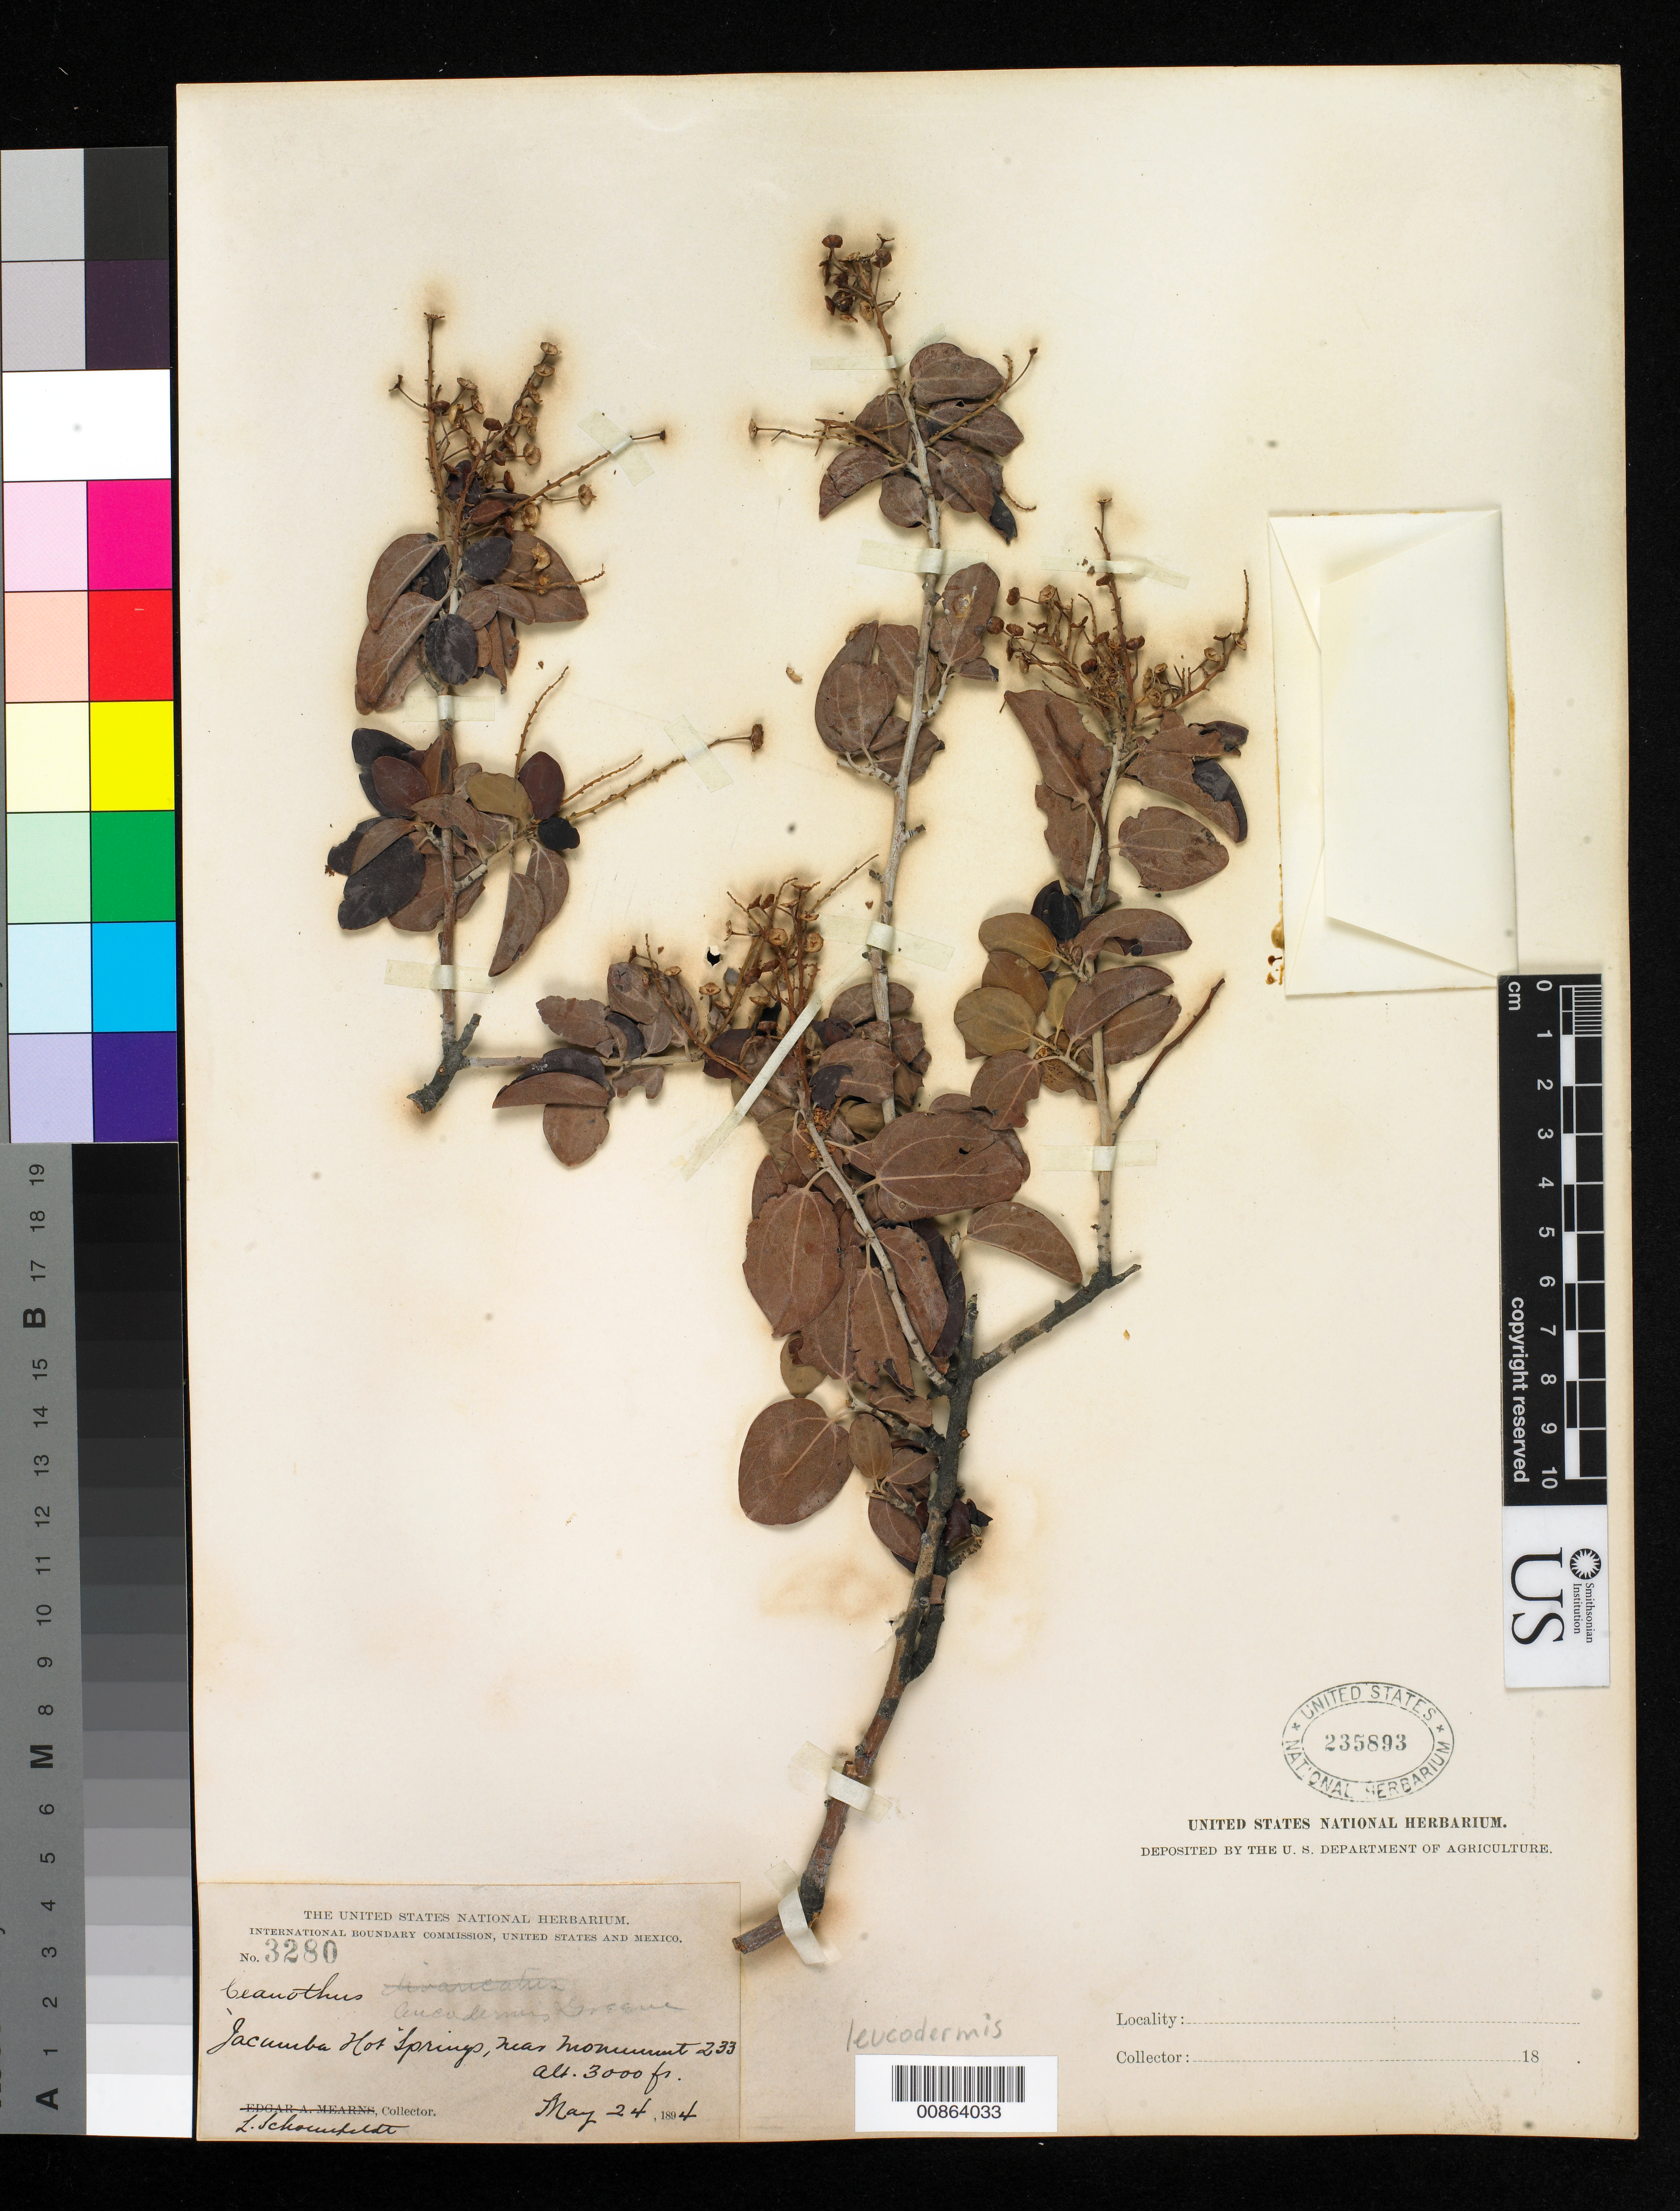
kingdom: Plantae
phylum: Tracheophyta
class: Magnoliopsida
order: Rosales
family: Rhamnaceae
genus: Ceanothus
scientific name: Ceanothus leucodermis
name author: Greene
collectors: L. Schoenfeldt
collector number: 3280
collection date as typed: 24 May 1894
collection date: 1894-05-24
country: United States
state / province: California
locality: Jacumba Hot Springs, near monuments 233.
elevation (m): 914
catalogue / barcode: US 235893